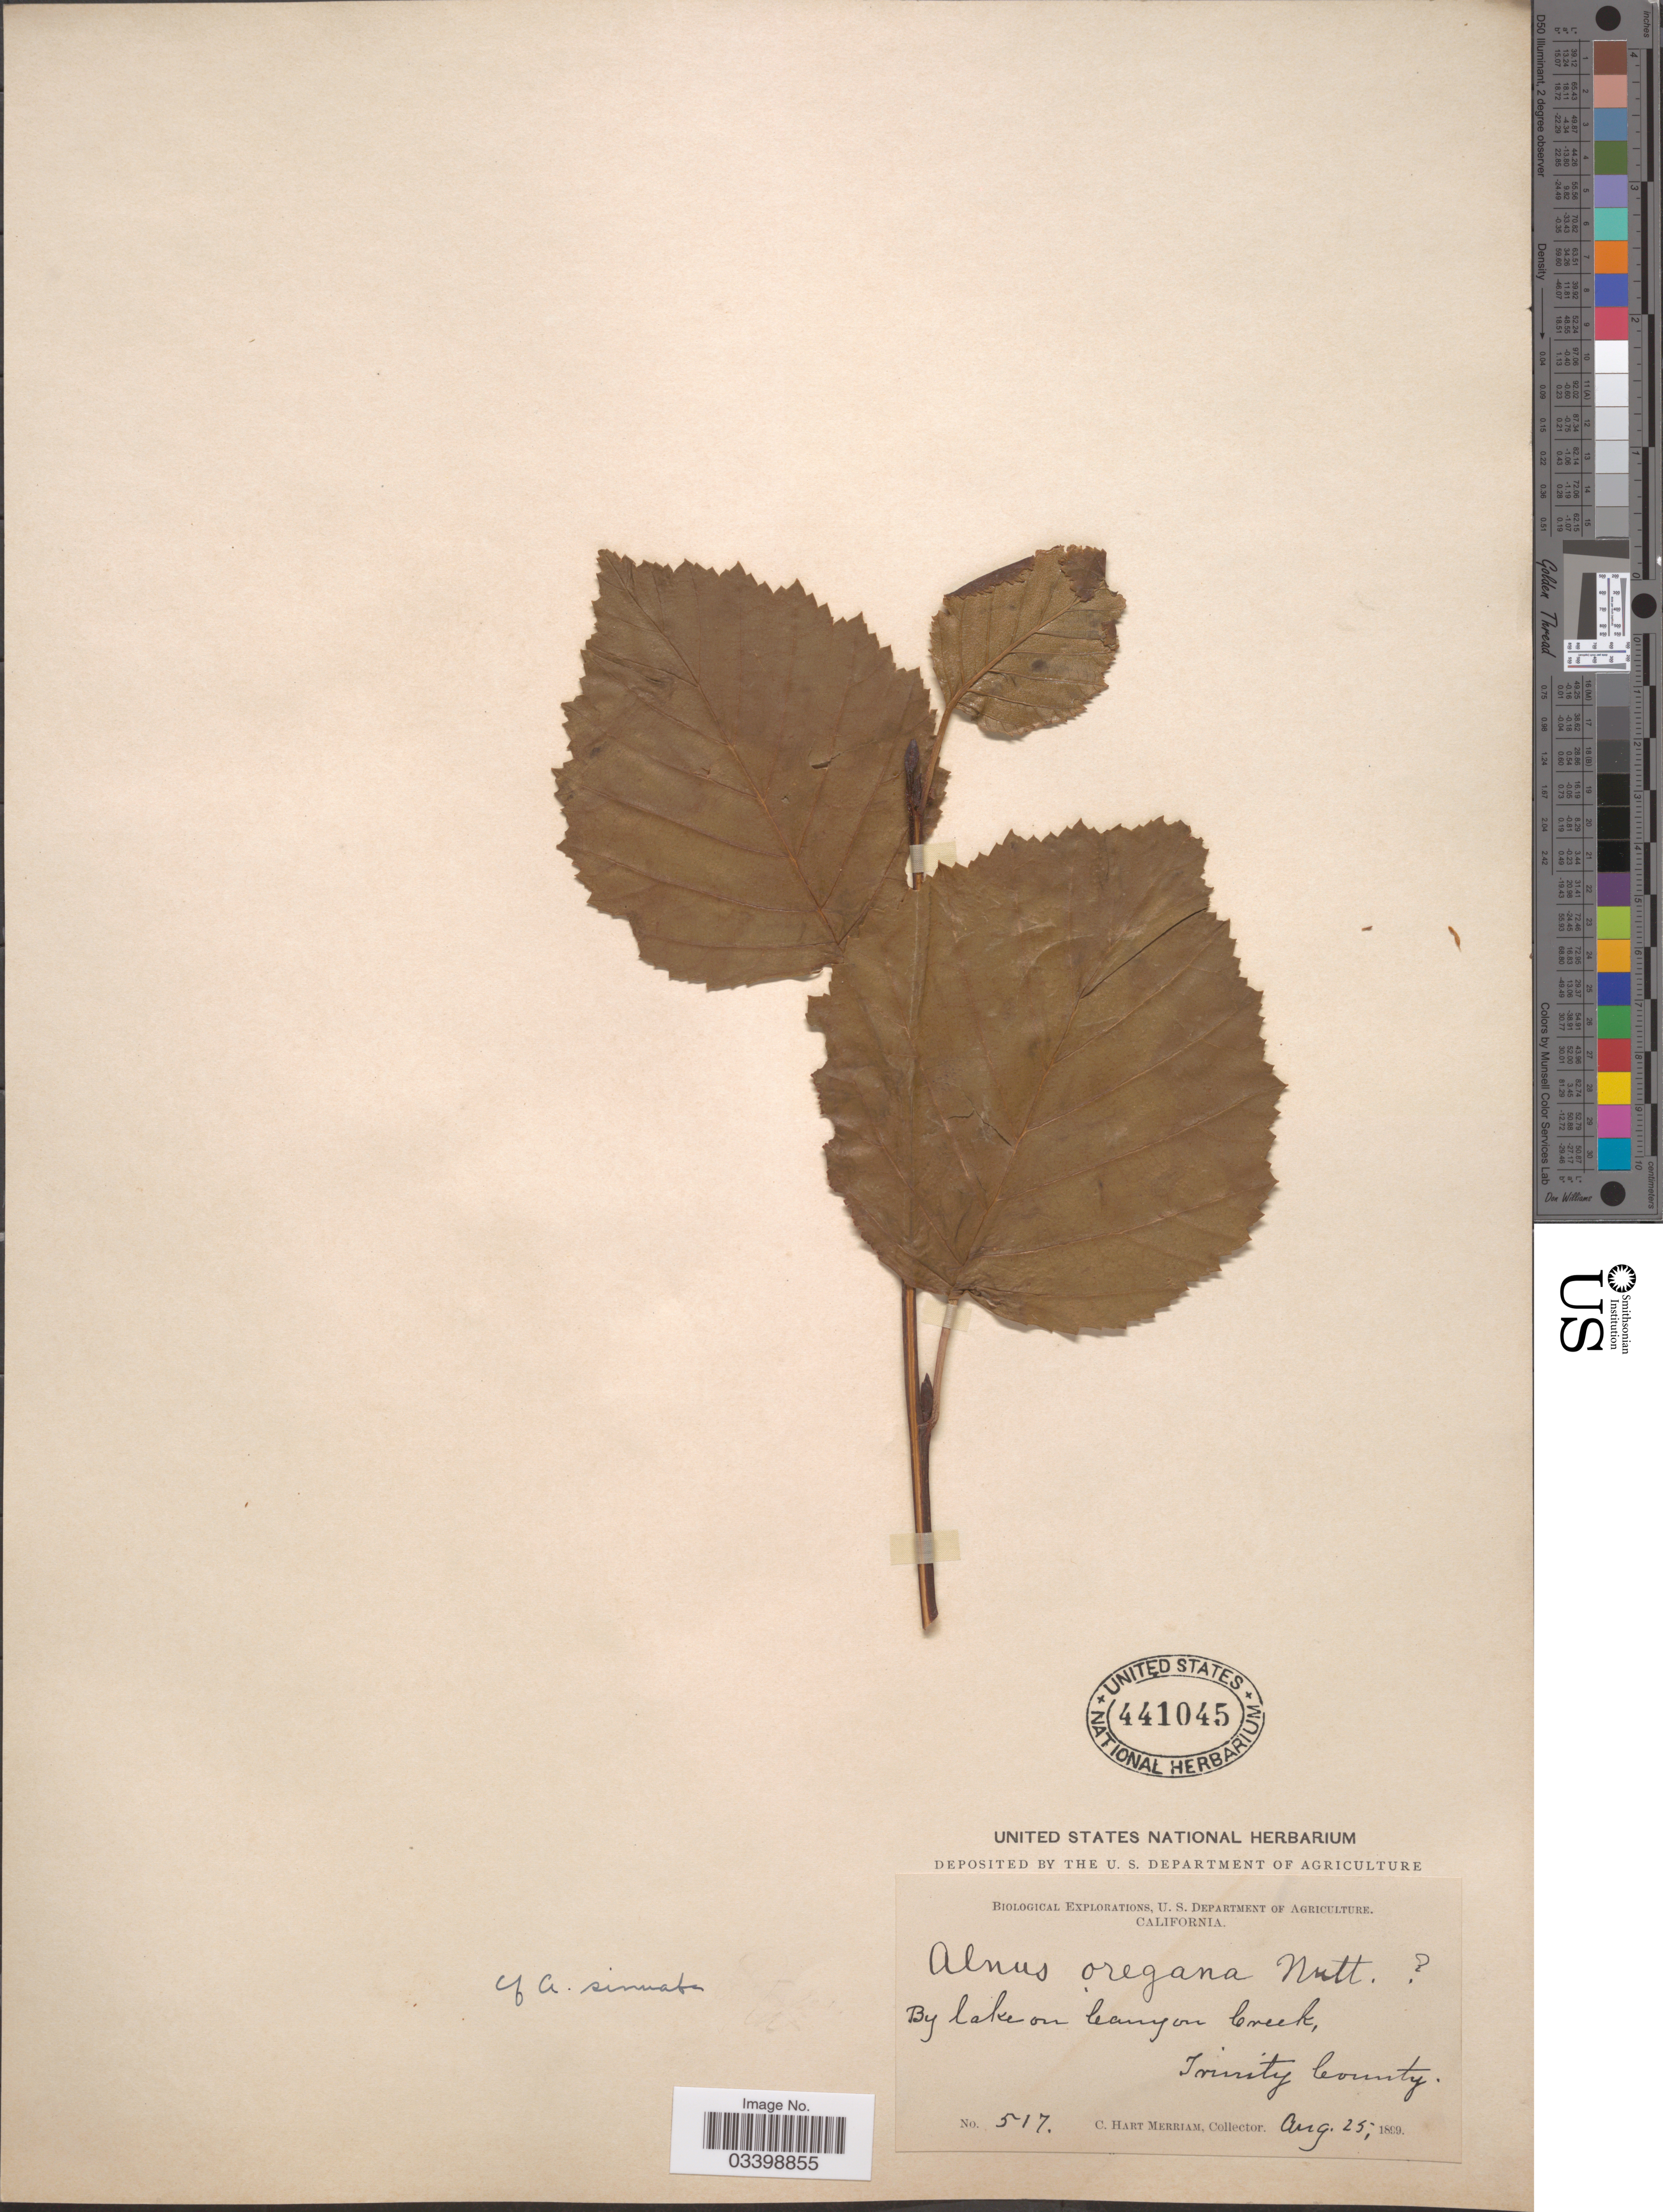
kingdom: Plantae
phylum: Tracheophyta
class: Magnoliopsida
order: Fagales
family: Betulaceae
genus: Alnus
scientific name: Alnus viridis subsp. sinuata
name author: Regel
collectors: C. Merriam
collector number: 517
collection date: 1899-08-25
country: United States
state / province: California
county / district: Trinity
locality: By Lake on Canyon Creek, Trinity County.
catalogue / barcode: US 441045